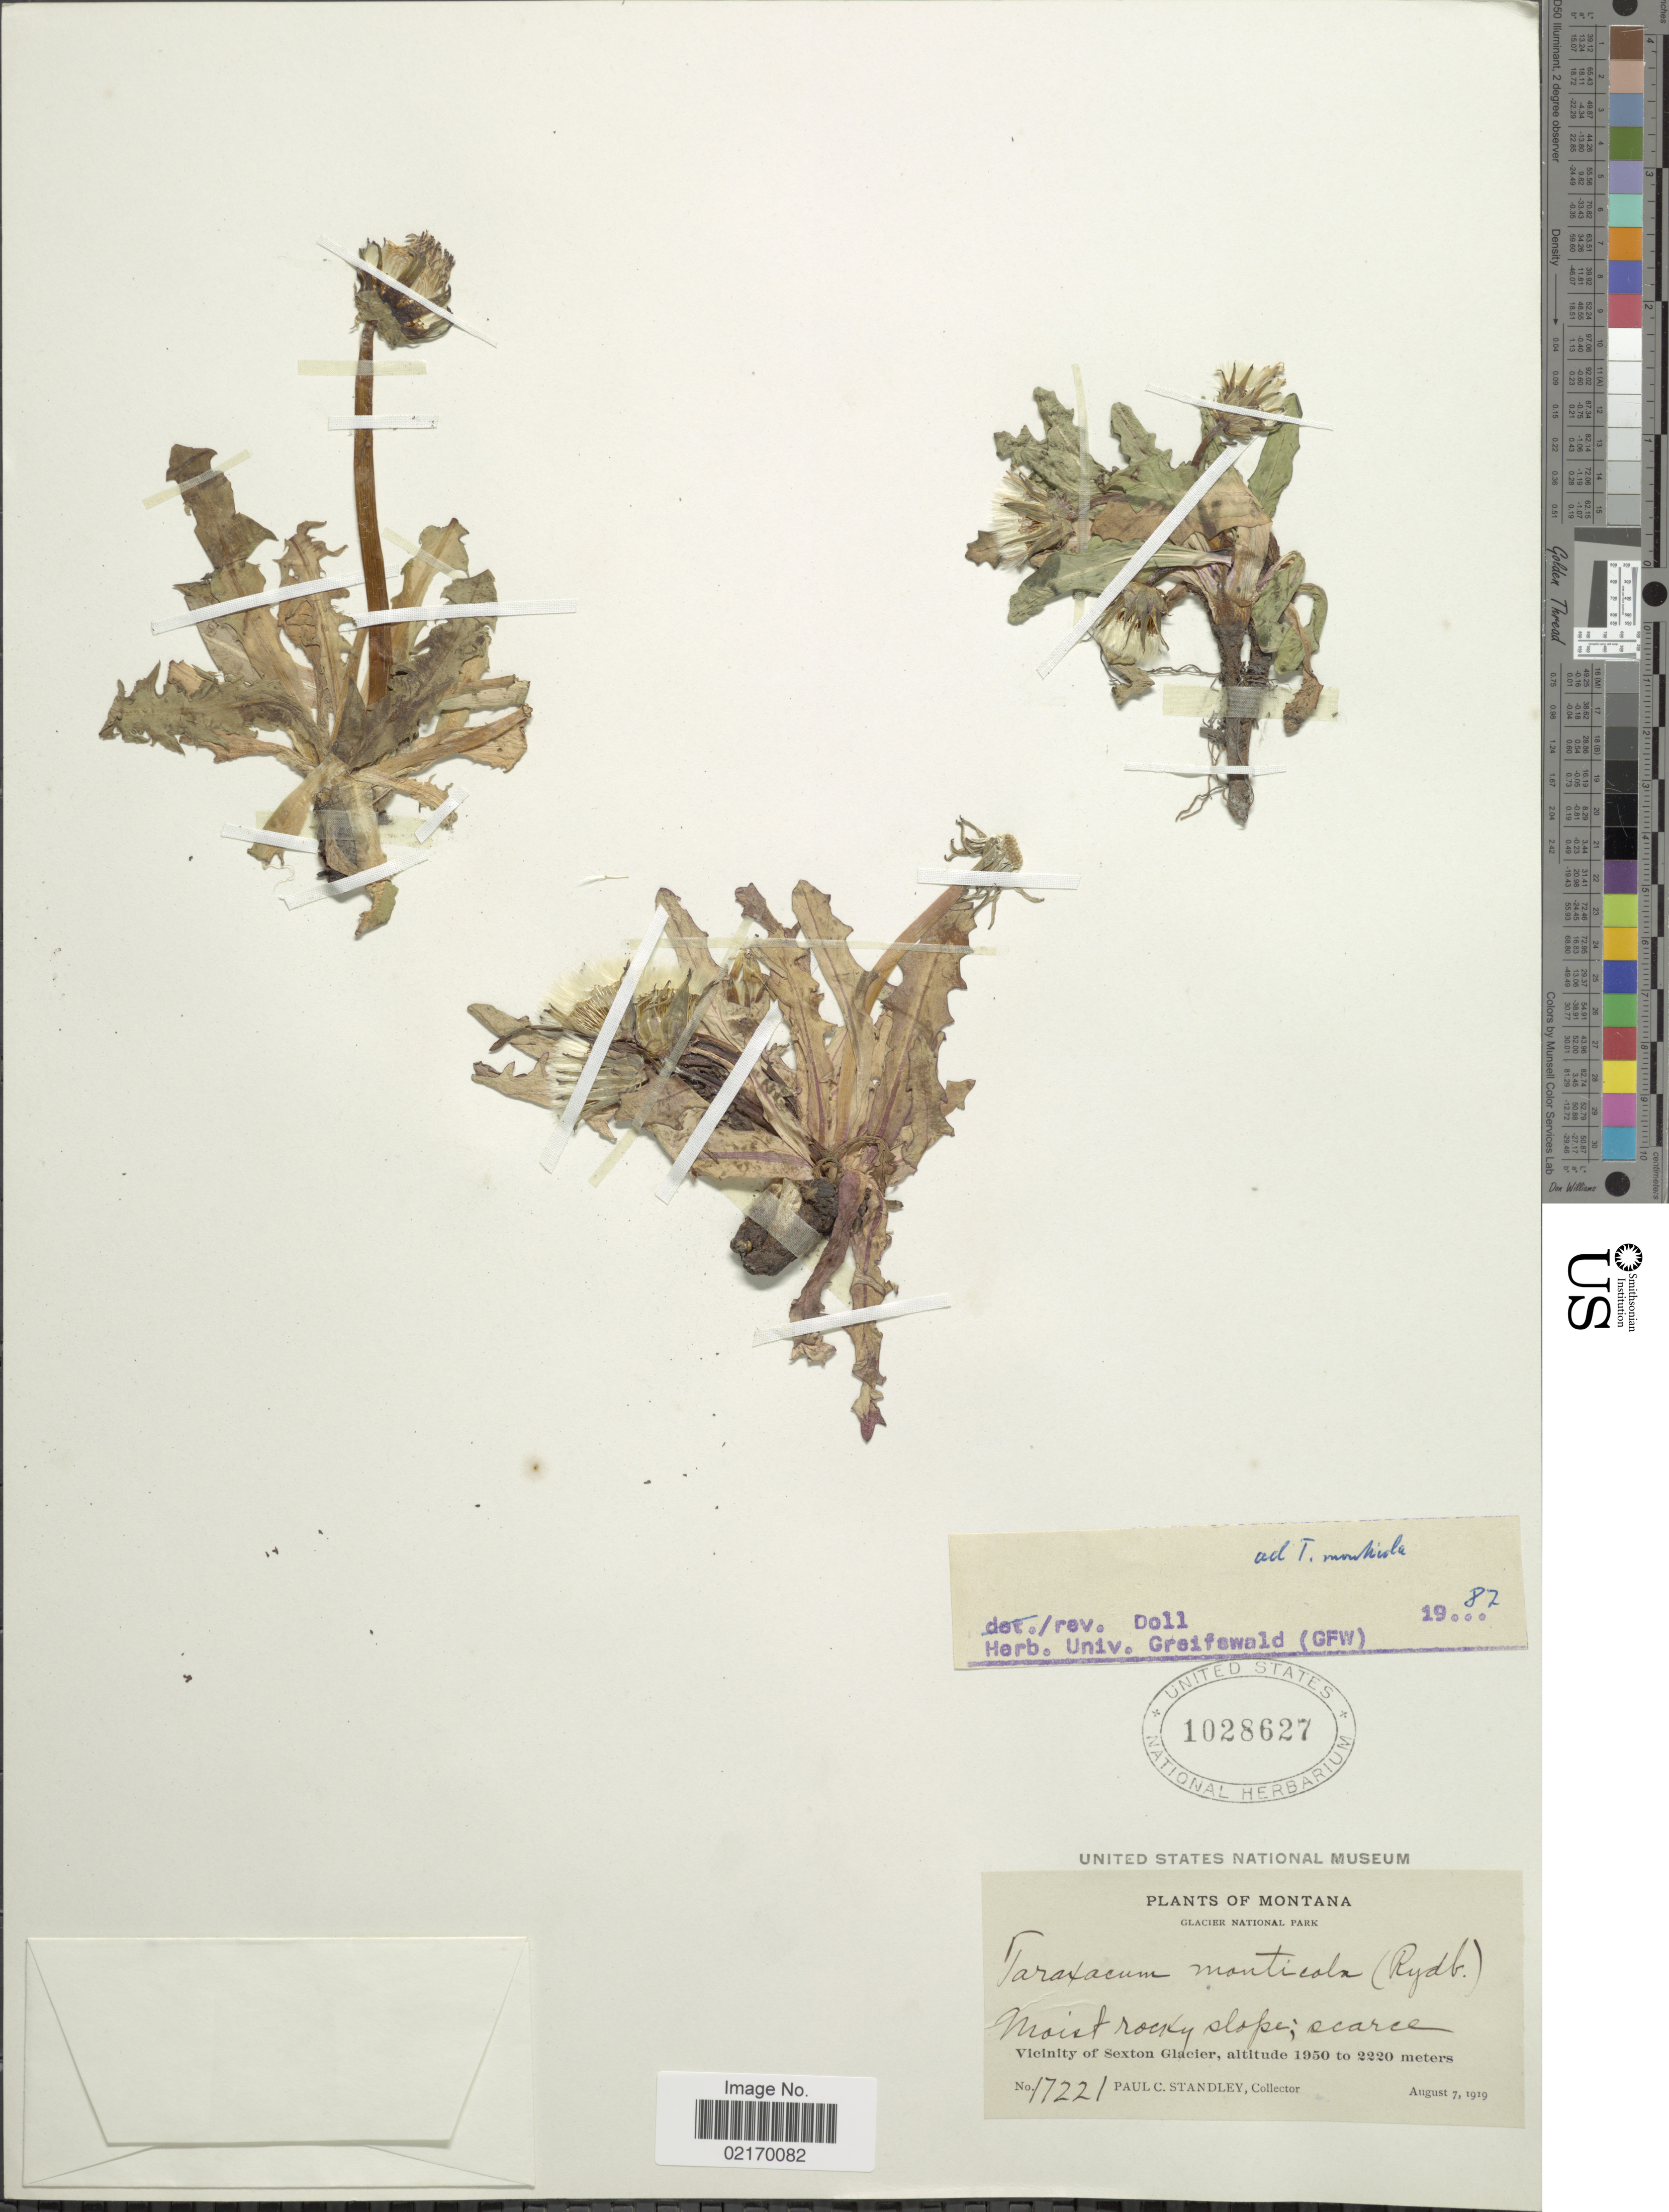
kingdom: Plantae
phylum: Tracheophyta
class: Magnoliopsida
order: Asterales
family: Asteraceae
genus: Taraxacum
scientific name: Taraxacum monticola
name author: Rydb.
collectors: P. C. Standley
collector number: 17221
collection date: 1919-08-07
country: United States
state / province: Montana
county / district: Glacier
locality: Glacier National Park, moist rocky slope; scarce, vicinity of Sexton Glacier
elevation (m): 1950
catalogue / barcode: US 1028627